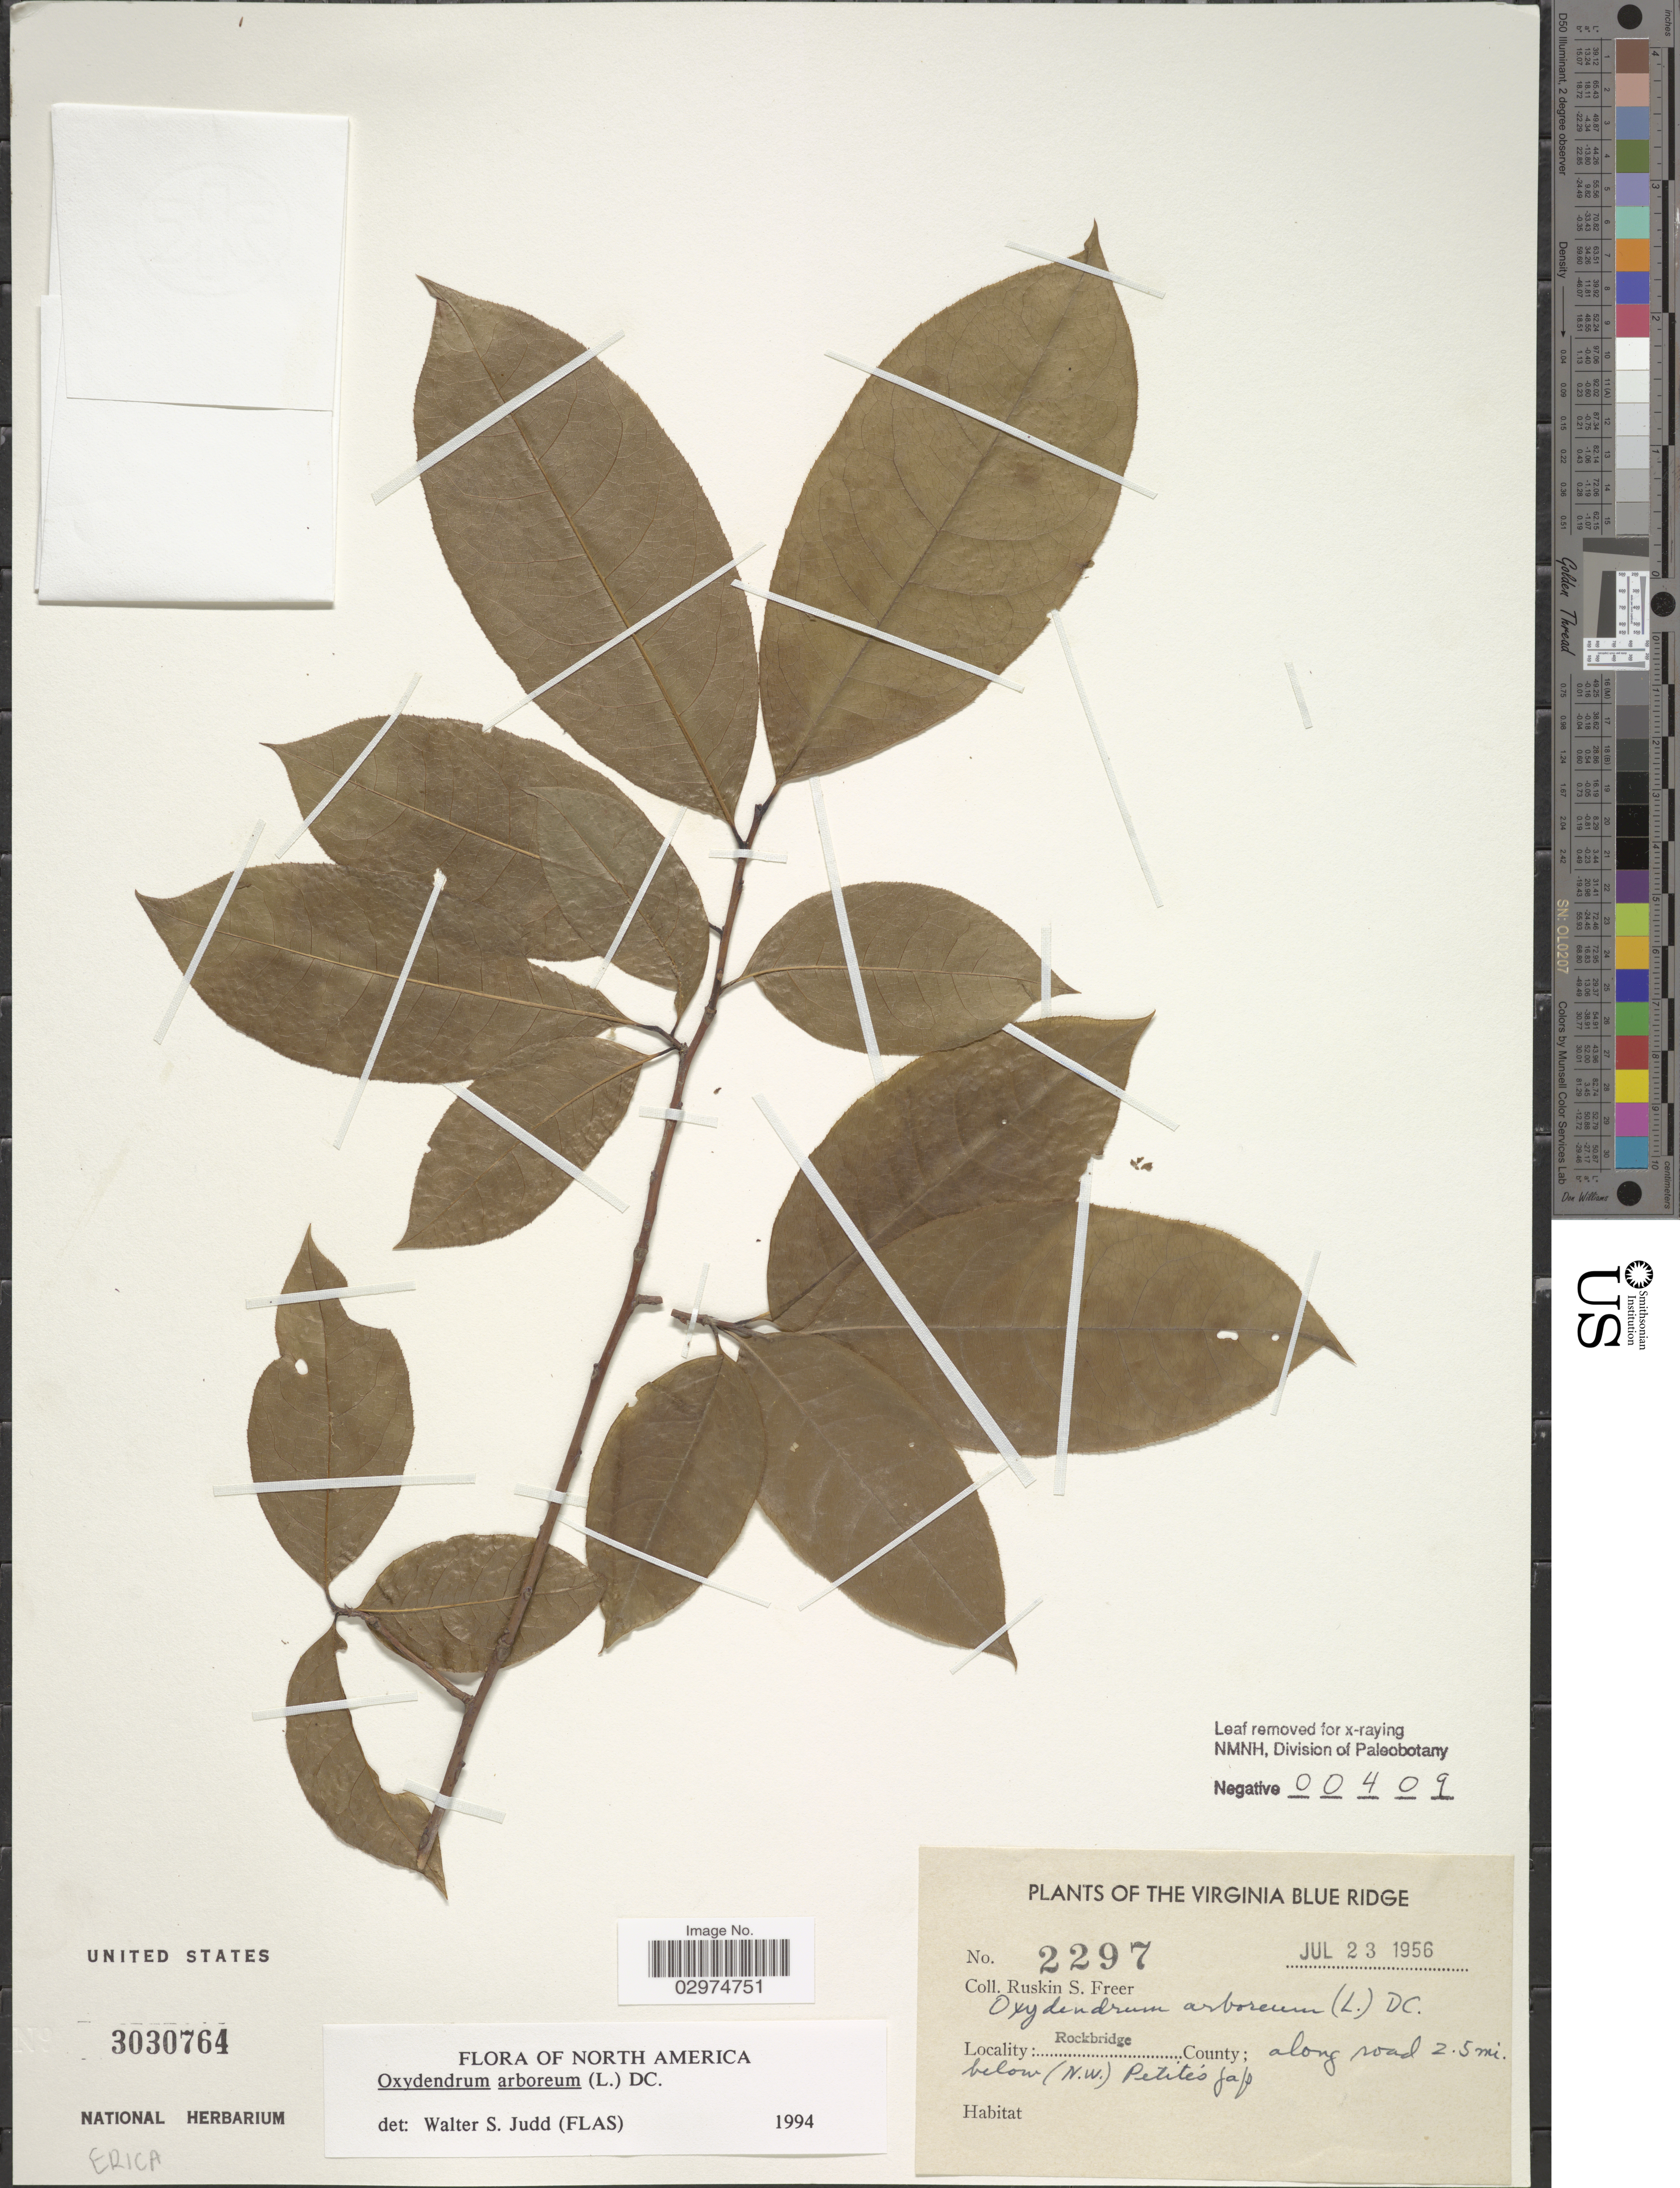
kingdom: Plantae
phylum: Tracheophyta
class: Magnoliopsida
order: Ericales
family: Ericaceae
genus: Oxydendrum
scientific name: Oxydendrum arboreum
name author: (L.) DC.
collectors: R. Freer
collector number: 2297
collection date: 1956-07-23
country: United States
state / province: Virginia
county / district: Rockbridge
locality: Virginia Blue Ridge, Rockbridge County, along road 2.5 mi. below (N.W.) Petites Gap.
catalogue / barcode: US 3030764